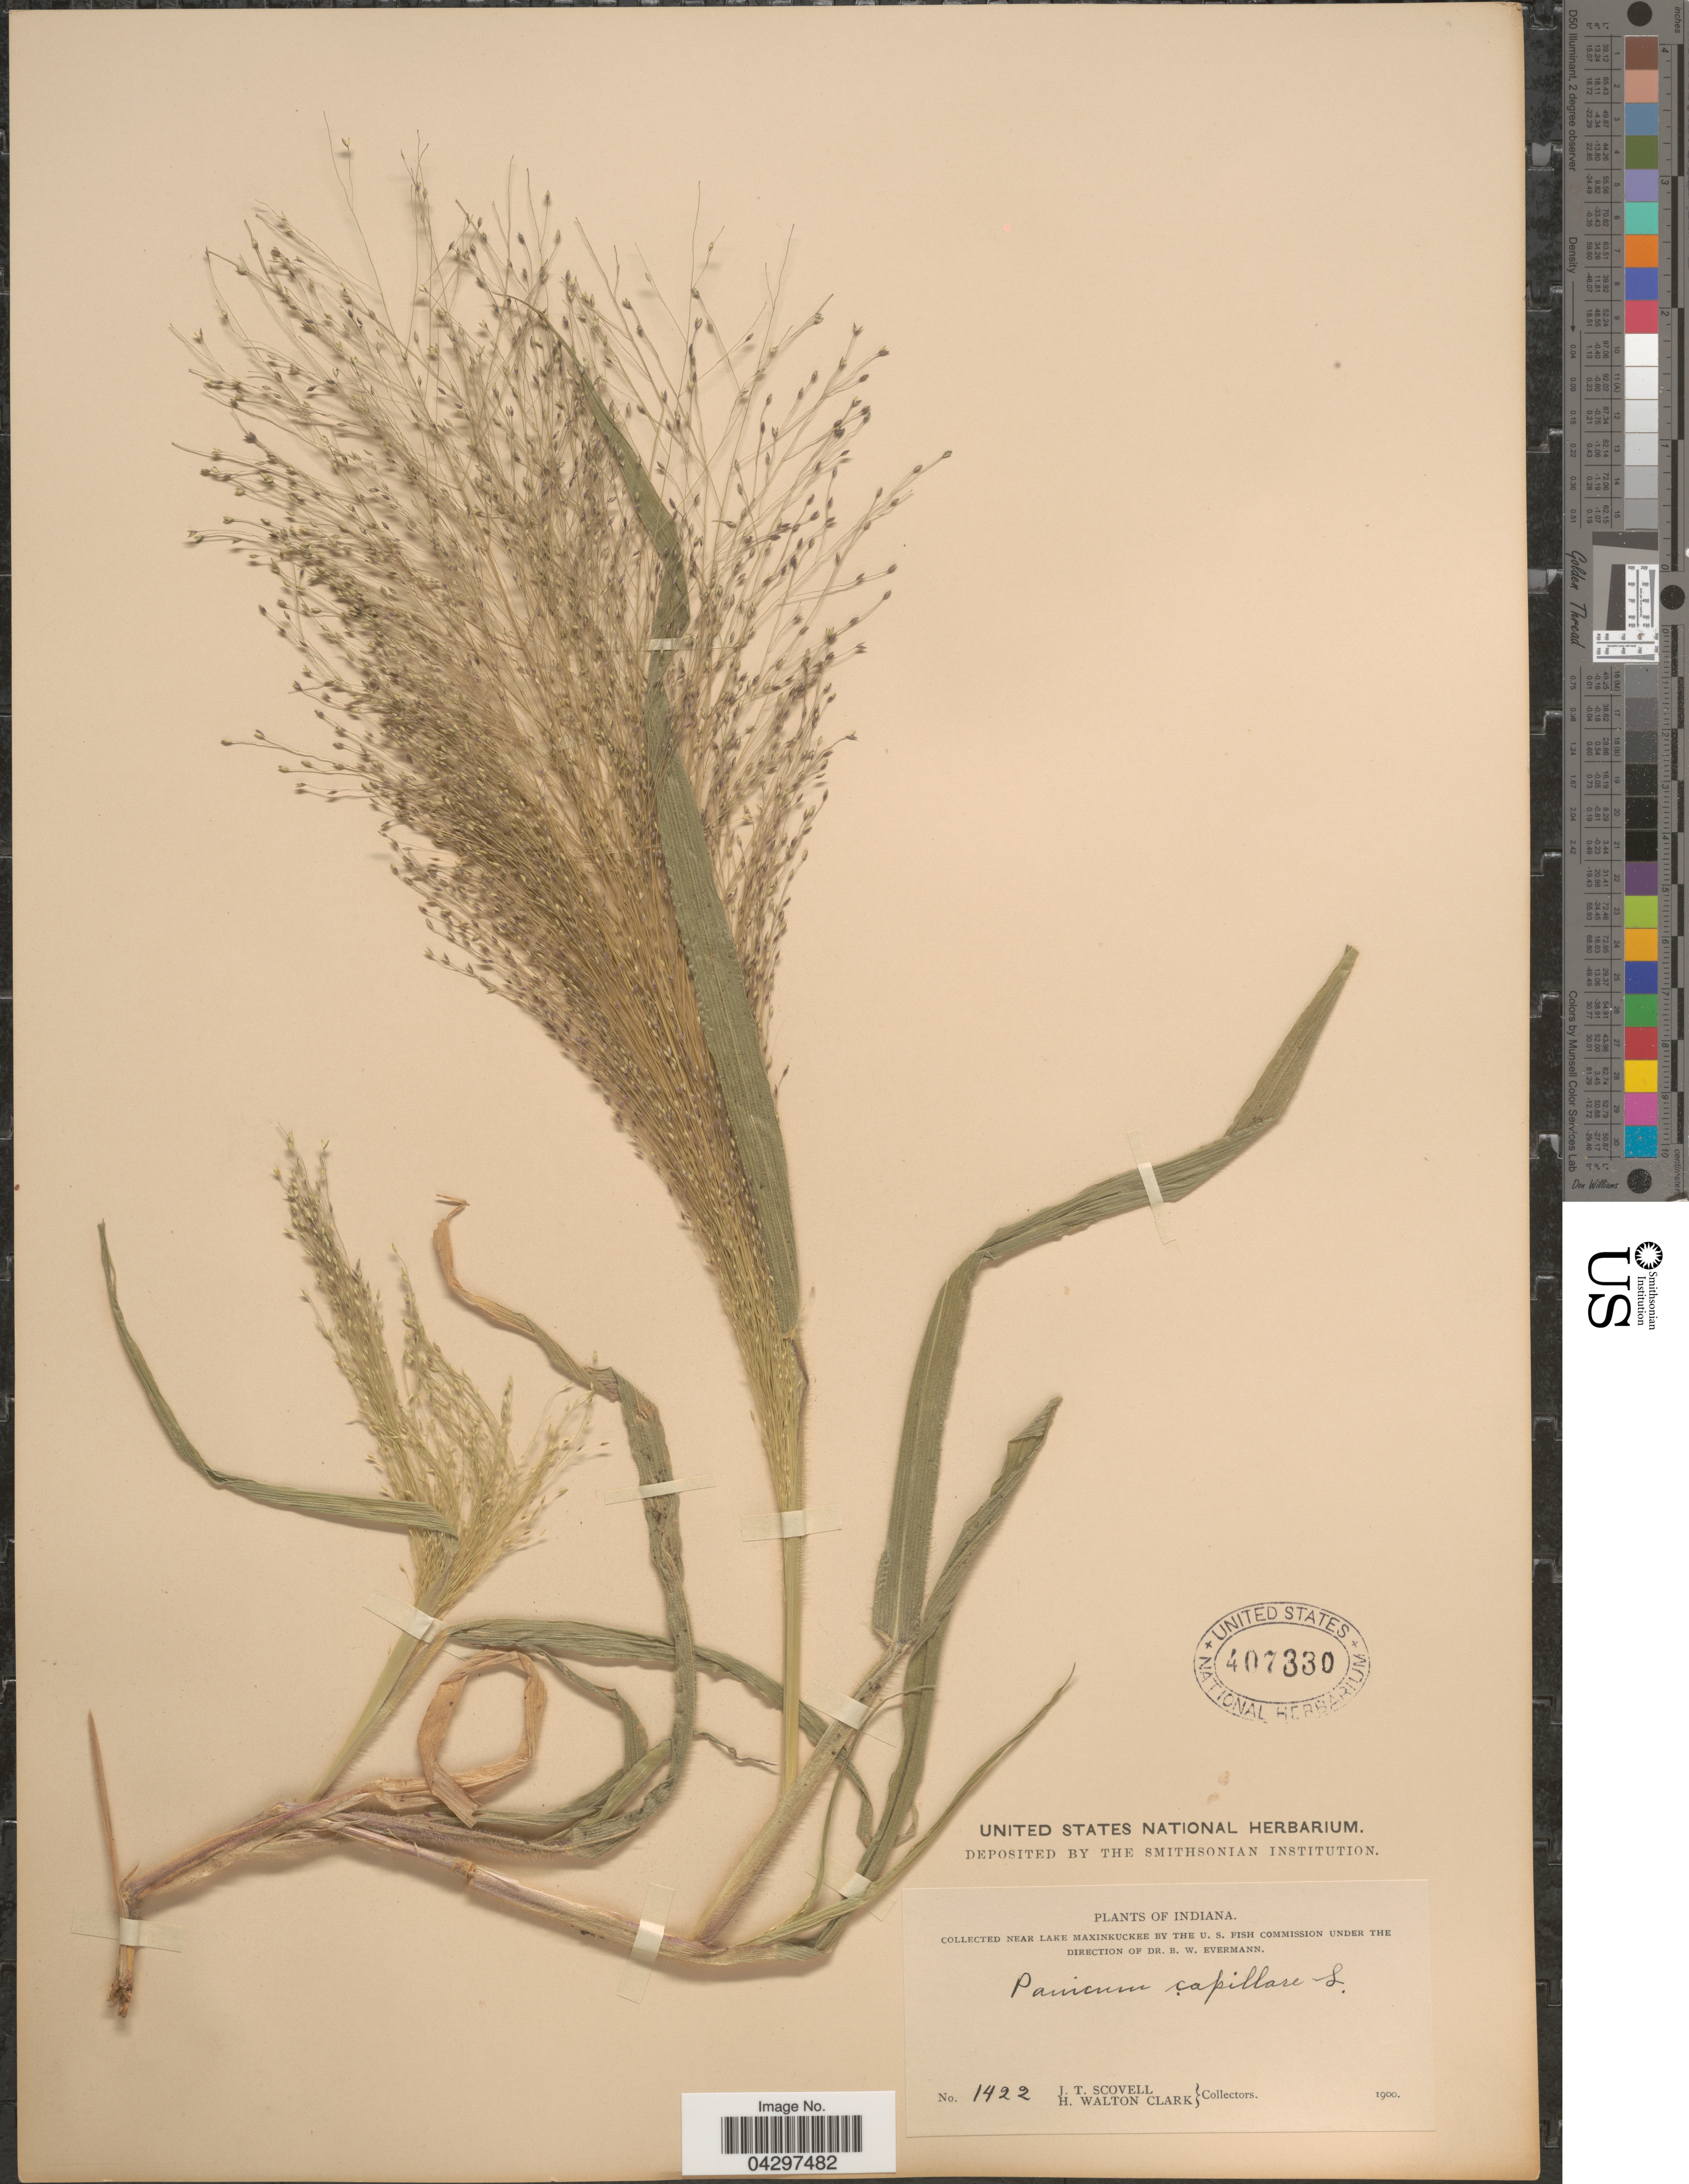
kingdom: Plantae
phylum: Tracheophyta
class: Liliopsida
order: Poales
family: Poaceae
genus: Panicum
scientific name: Panicum capillare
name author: L.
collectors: J. T. Scovell & H. W. Clark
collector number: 1422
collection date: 1900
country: United States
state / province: Indiana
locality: Near Lake Maxinkuckee.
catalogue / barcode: US 407330